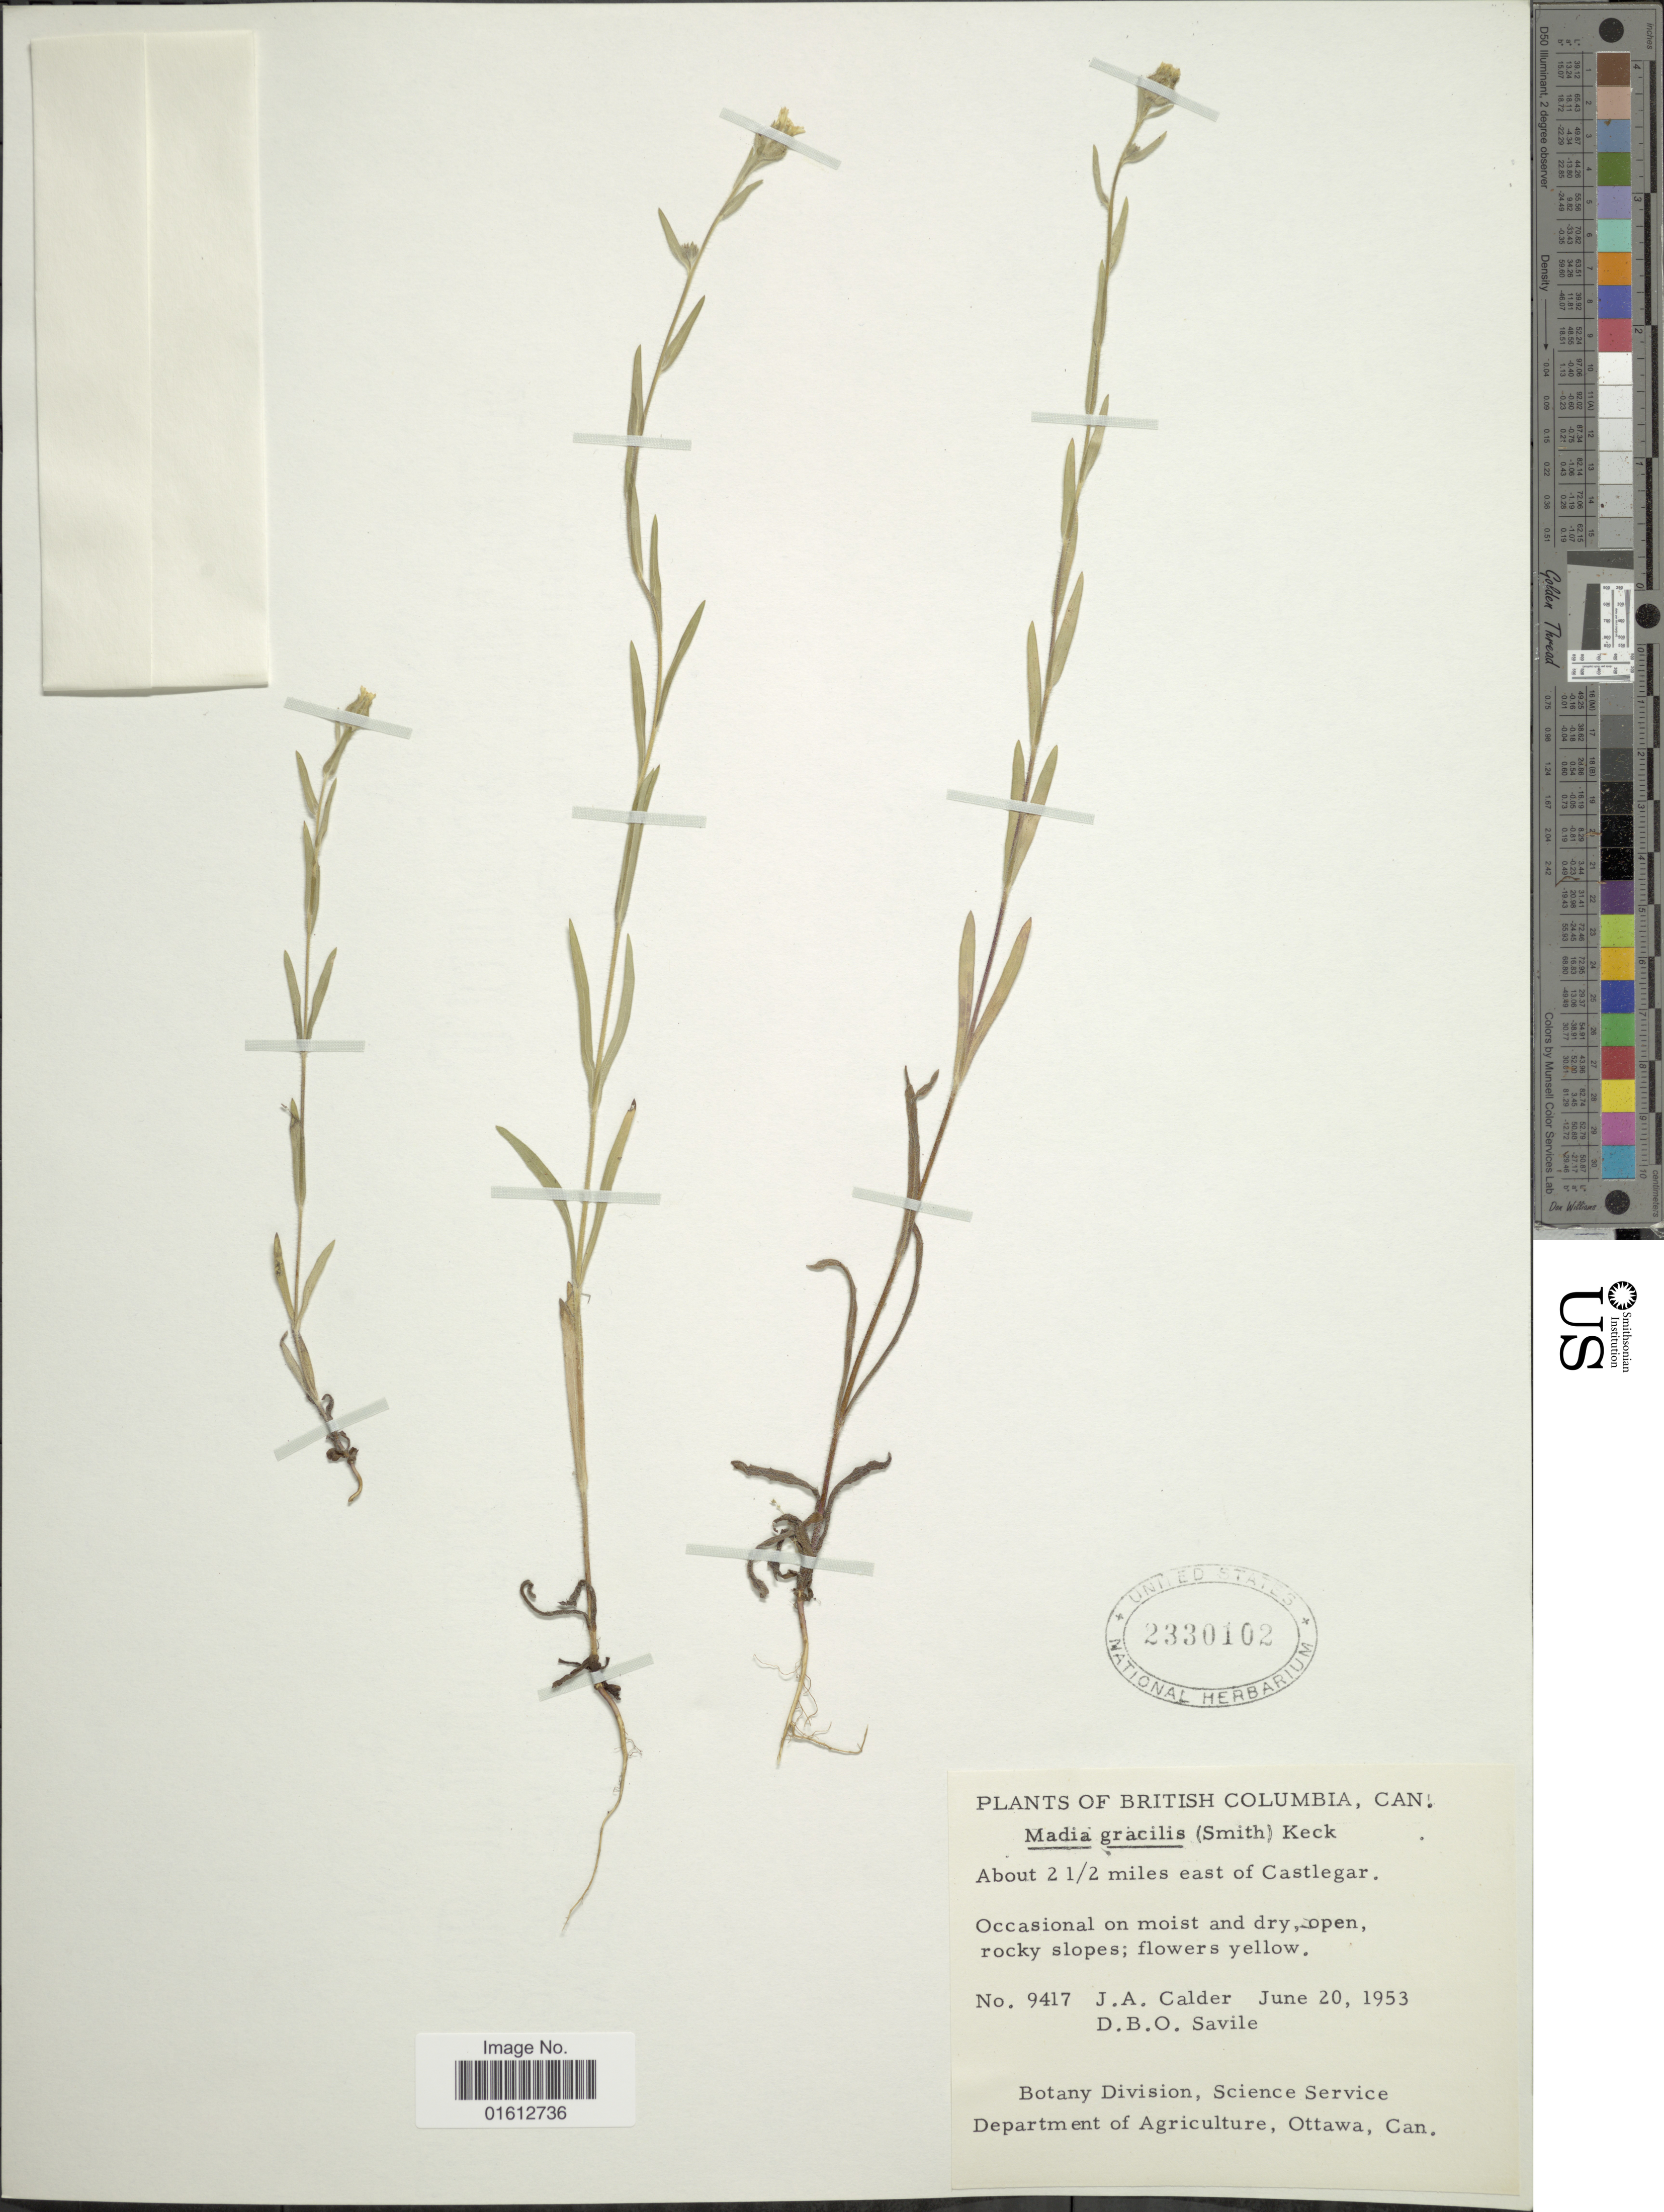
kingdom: Plantae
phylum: Tracheophyta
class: Magnoliopsida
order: Asterales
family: Asteraceae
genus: Madia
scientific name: Madia gracilis subsp. gracilis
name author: (Sm.) D.D. Keck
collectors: J. A. Calder & D. Savile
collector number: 9417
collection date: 1953-06-20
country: Canada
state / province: British Columbia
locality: About 2 1/2 miles east of Castlegar,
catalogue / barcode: US 2330102